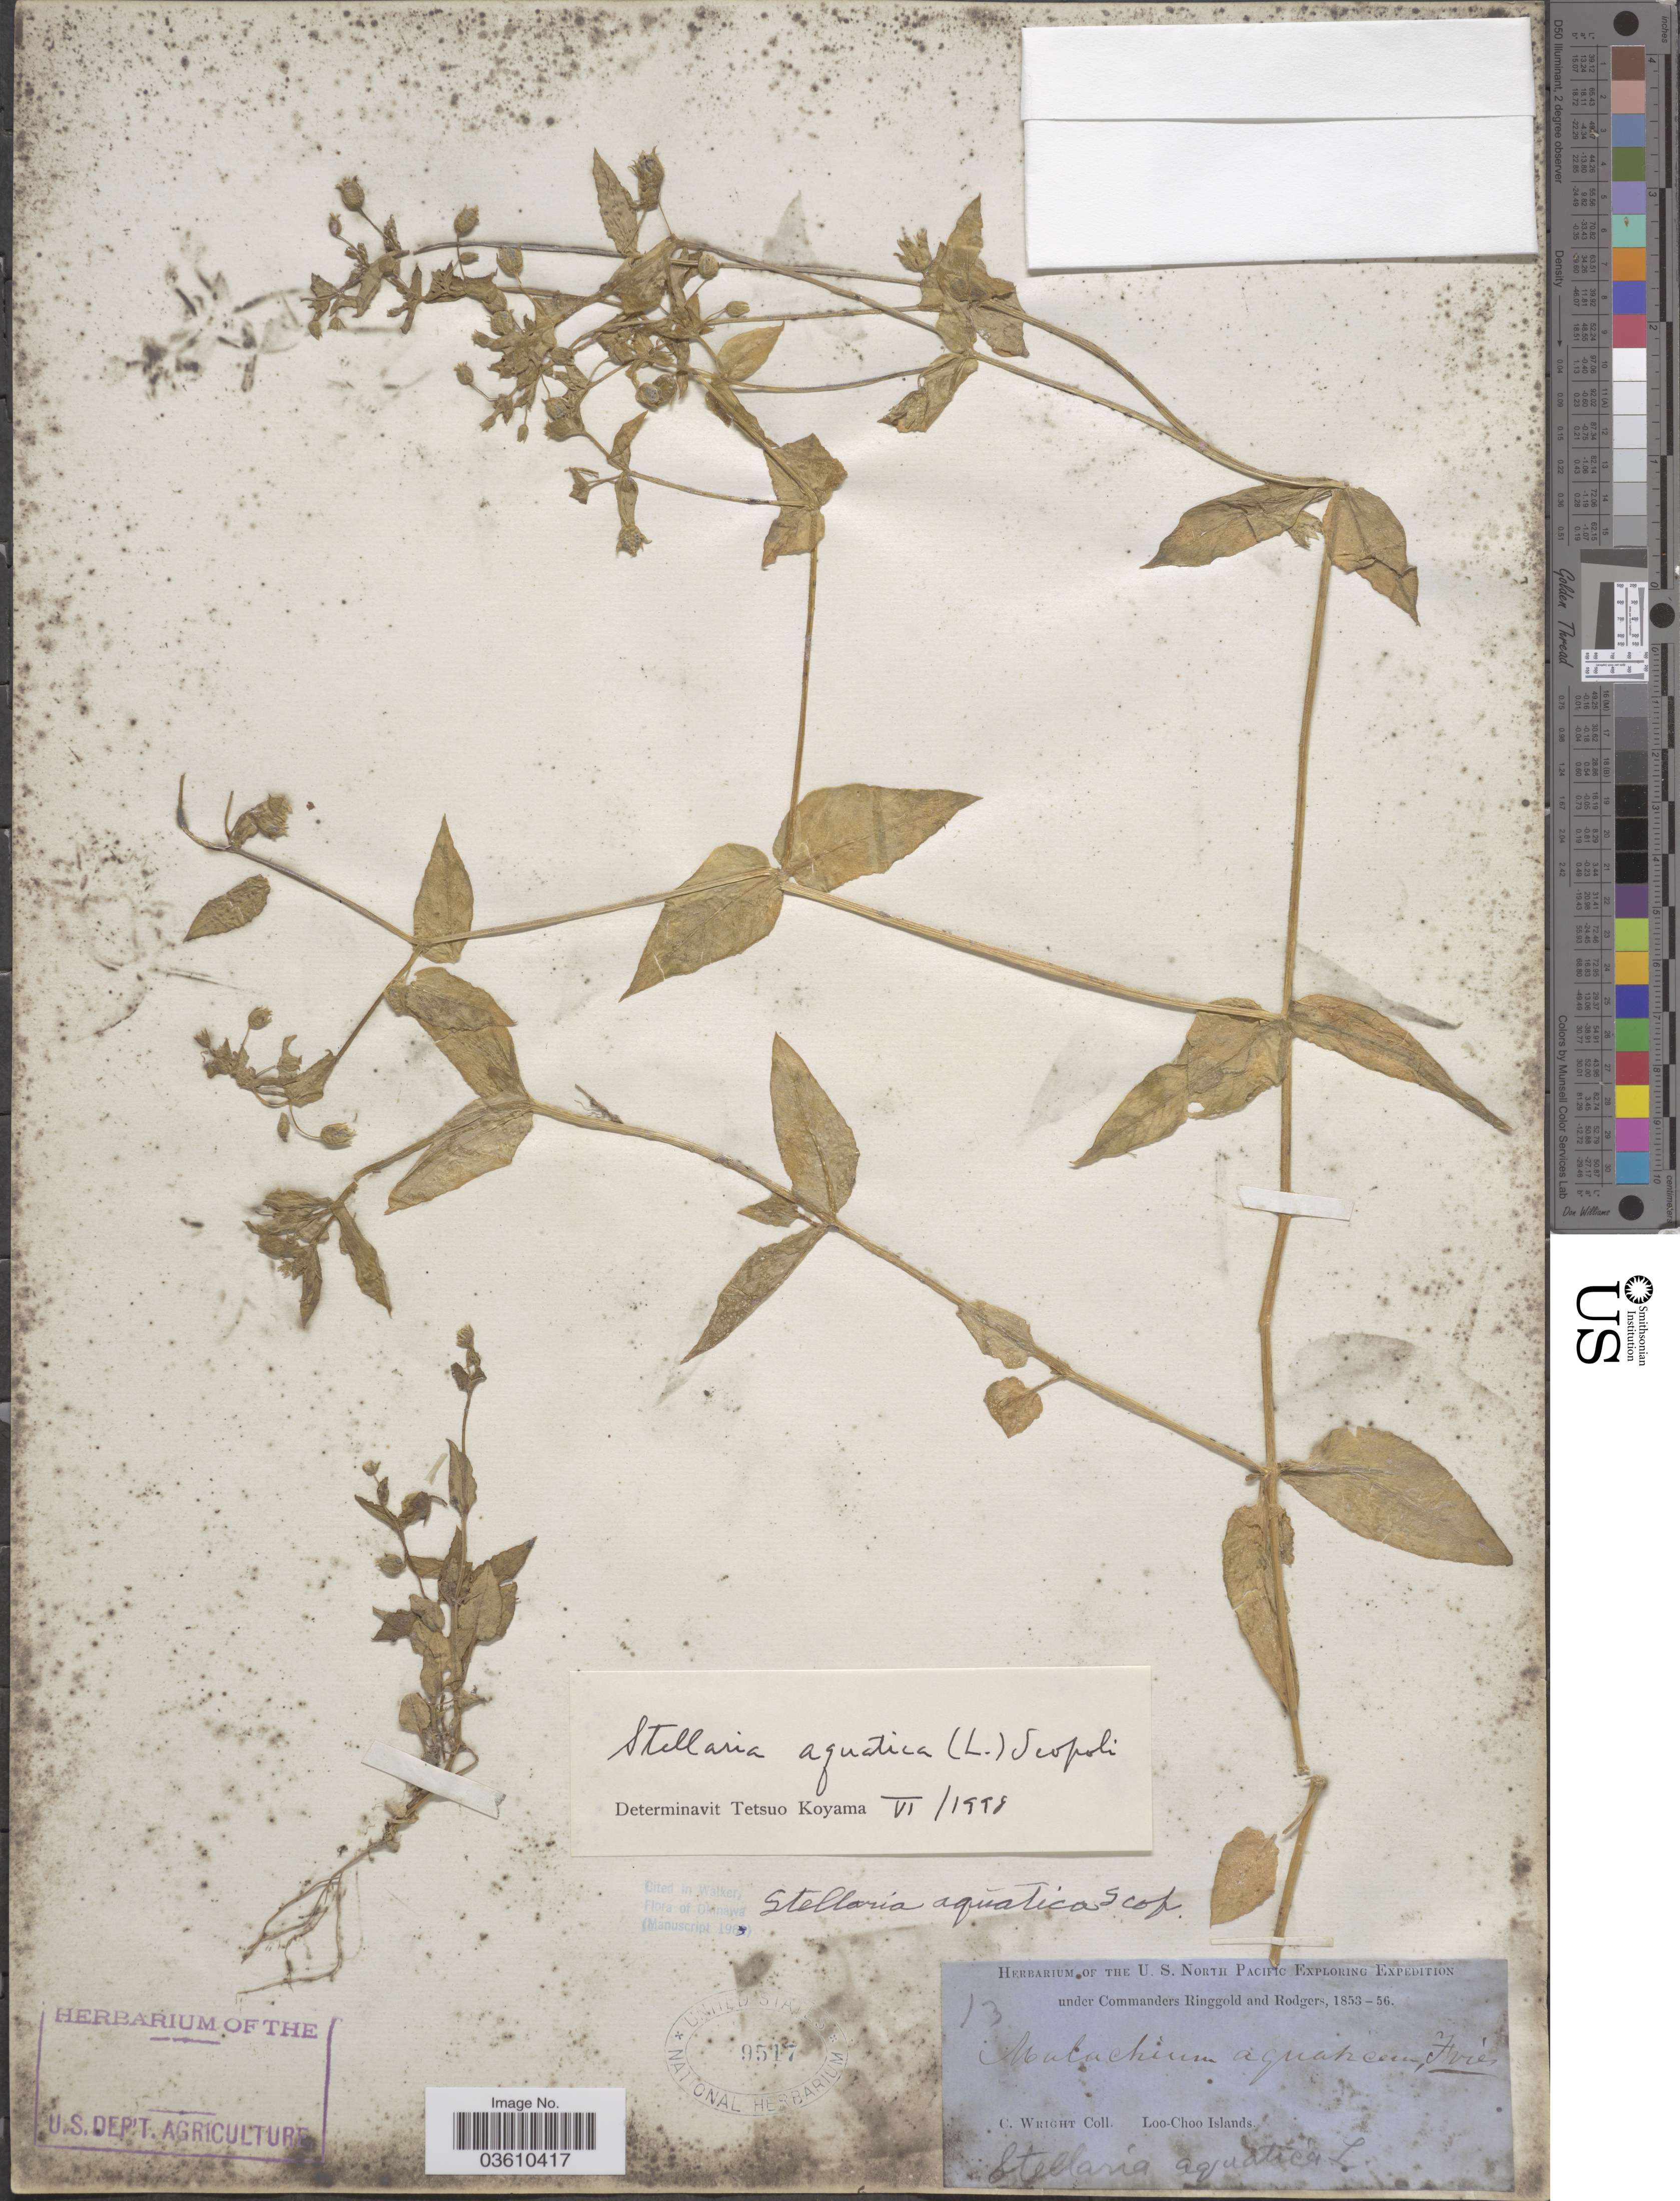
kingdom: Plantae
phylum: Tracheophyta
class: Magnoliopsida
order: Caryophyllales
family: Caryophyllaceae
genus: Stellaria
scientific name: Stellaria aquatica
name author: L.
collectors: C. Wright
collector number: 13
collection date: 1853/1856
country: Japan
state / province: Okinawa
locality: Loo-Choo Islands.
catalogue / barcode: US 9517